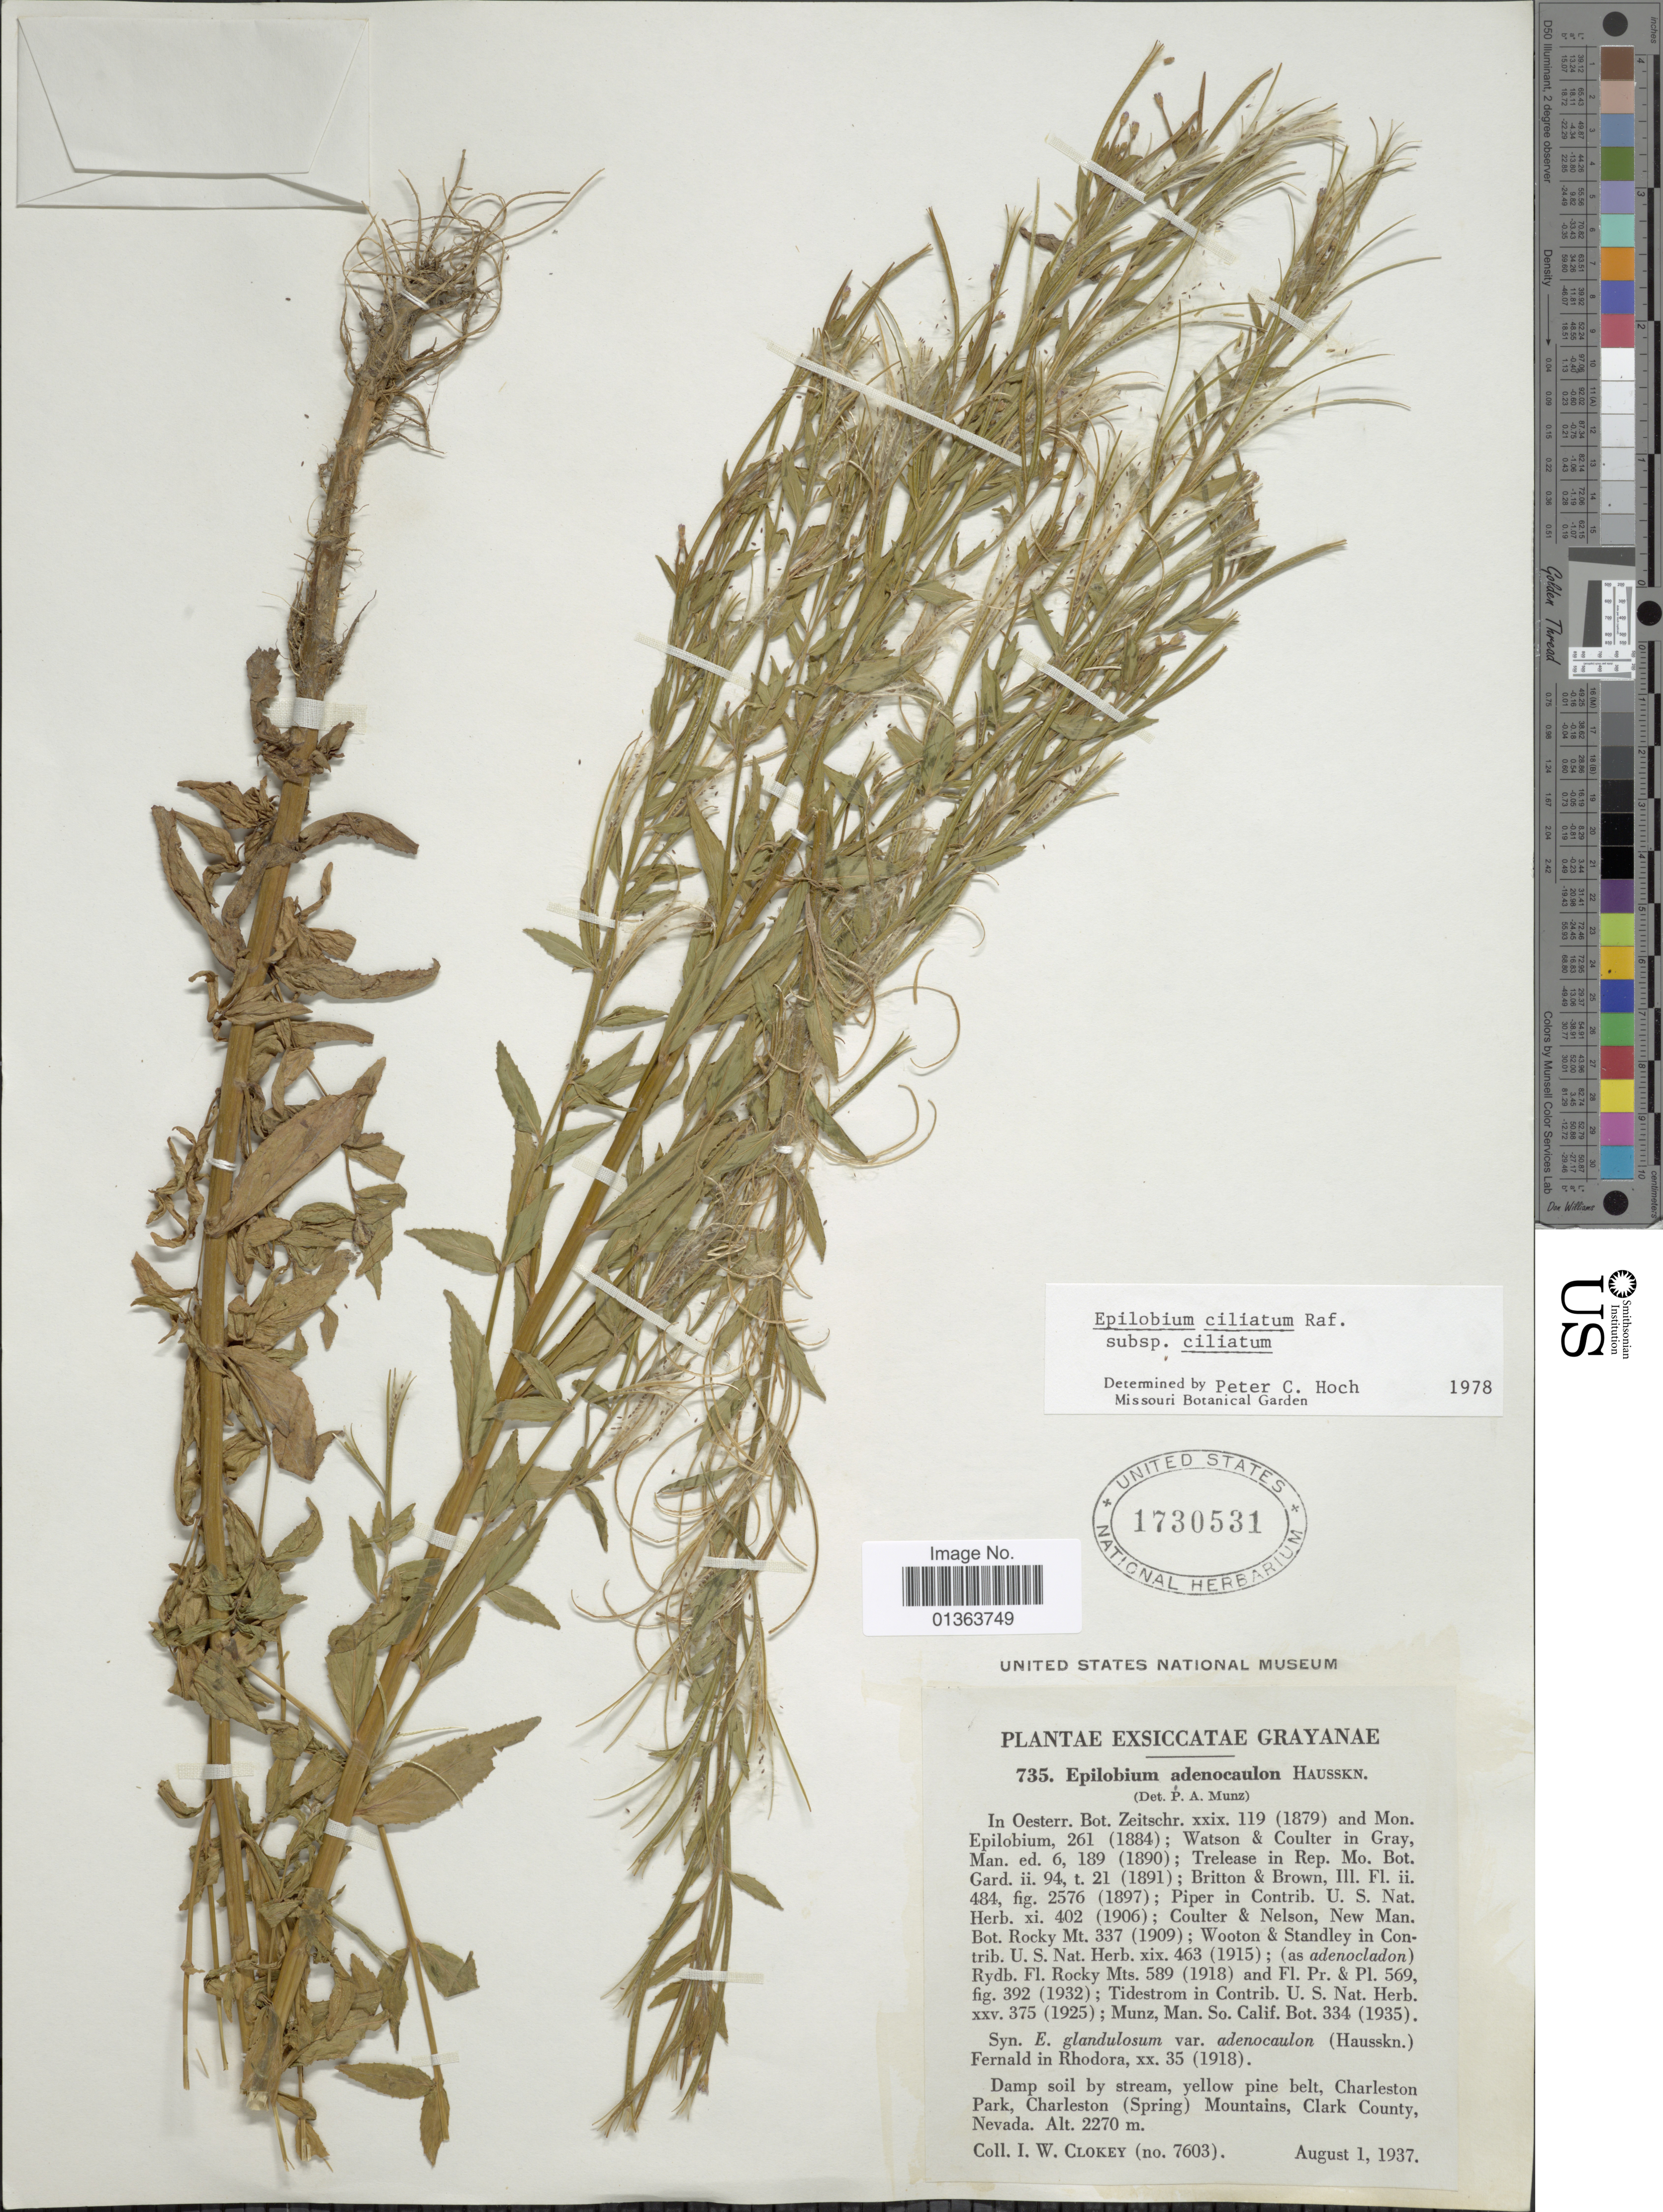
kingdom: Plantae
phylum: Tracheophyta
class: Magnoliopsida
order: Myrtales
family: Onagraceae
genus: Epilobium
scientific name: Epilobium ciliatum subsp. ciliatum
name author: Raf.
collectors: I. W. Clokey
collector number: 7603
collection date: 1937-08-01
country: United States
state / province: Nevada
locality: Charleston Park, Charleston (Spring) Mountains, Clark County.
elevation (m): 2270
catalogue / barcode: US 1730531